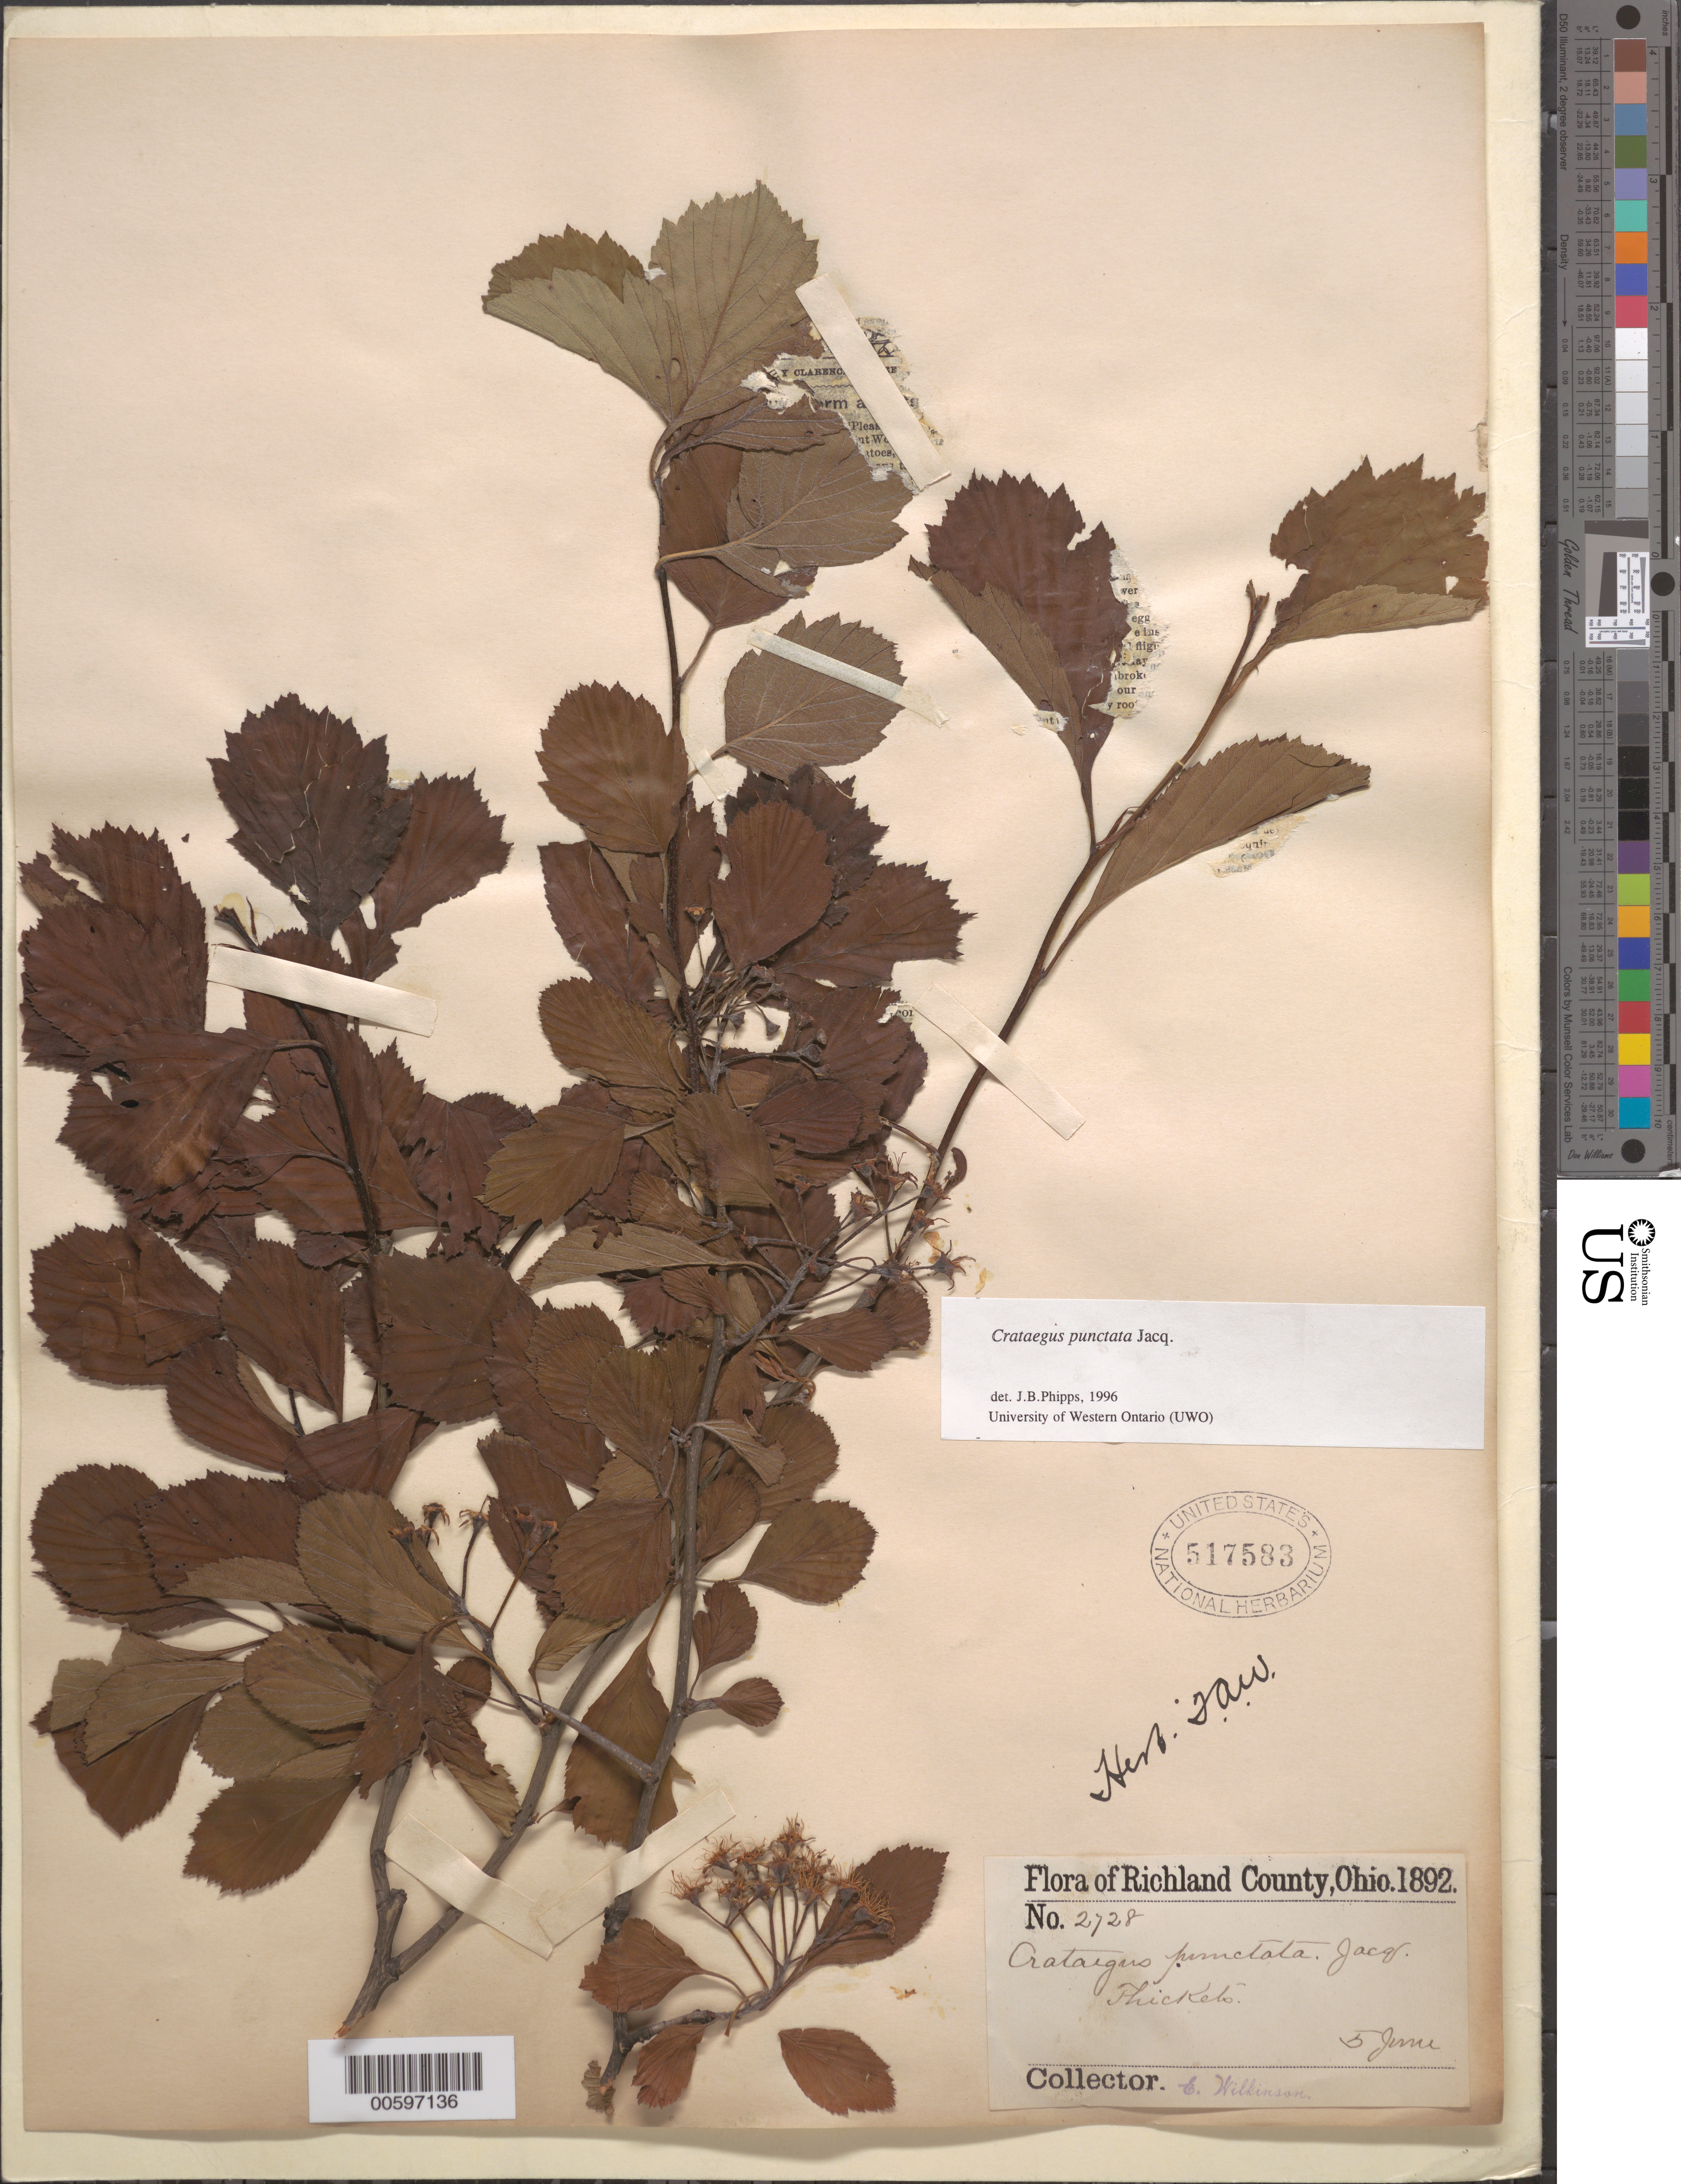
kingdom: Plantae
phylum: Tracheophyta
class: Magnoliopsida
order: Rosales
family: Rosaceae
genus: Crataegus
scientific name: Crataegus punctata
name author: Jacq.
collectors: E. Wilkinson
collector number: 2728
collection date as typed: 05 Jun 1892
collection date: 1892-06-05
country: United States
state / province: Ohio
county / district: Richland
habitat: thicket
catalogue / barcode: US 517583